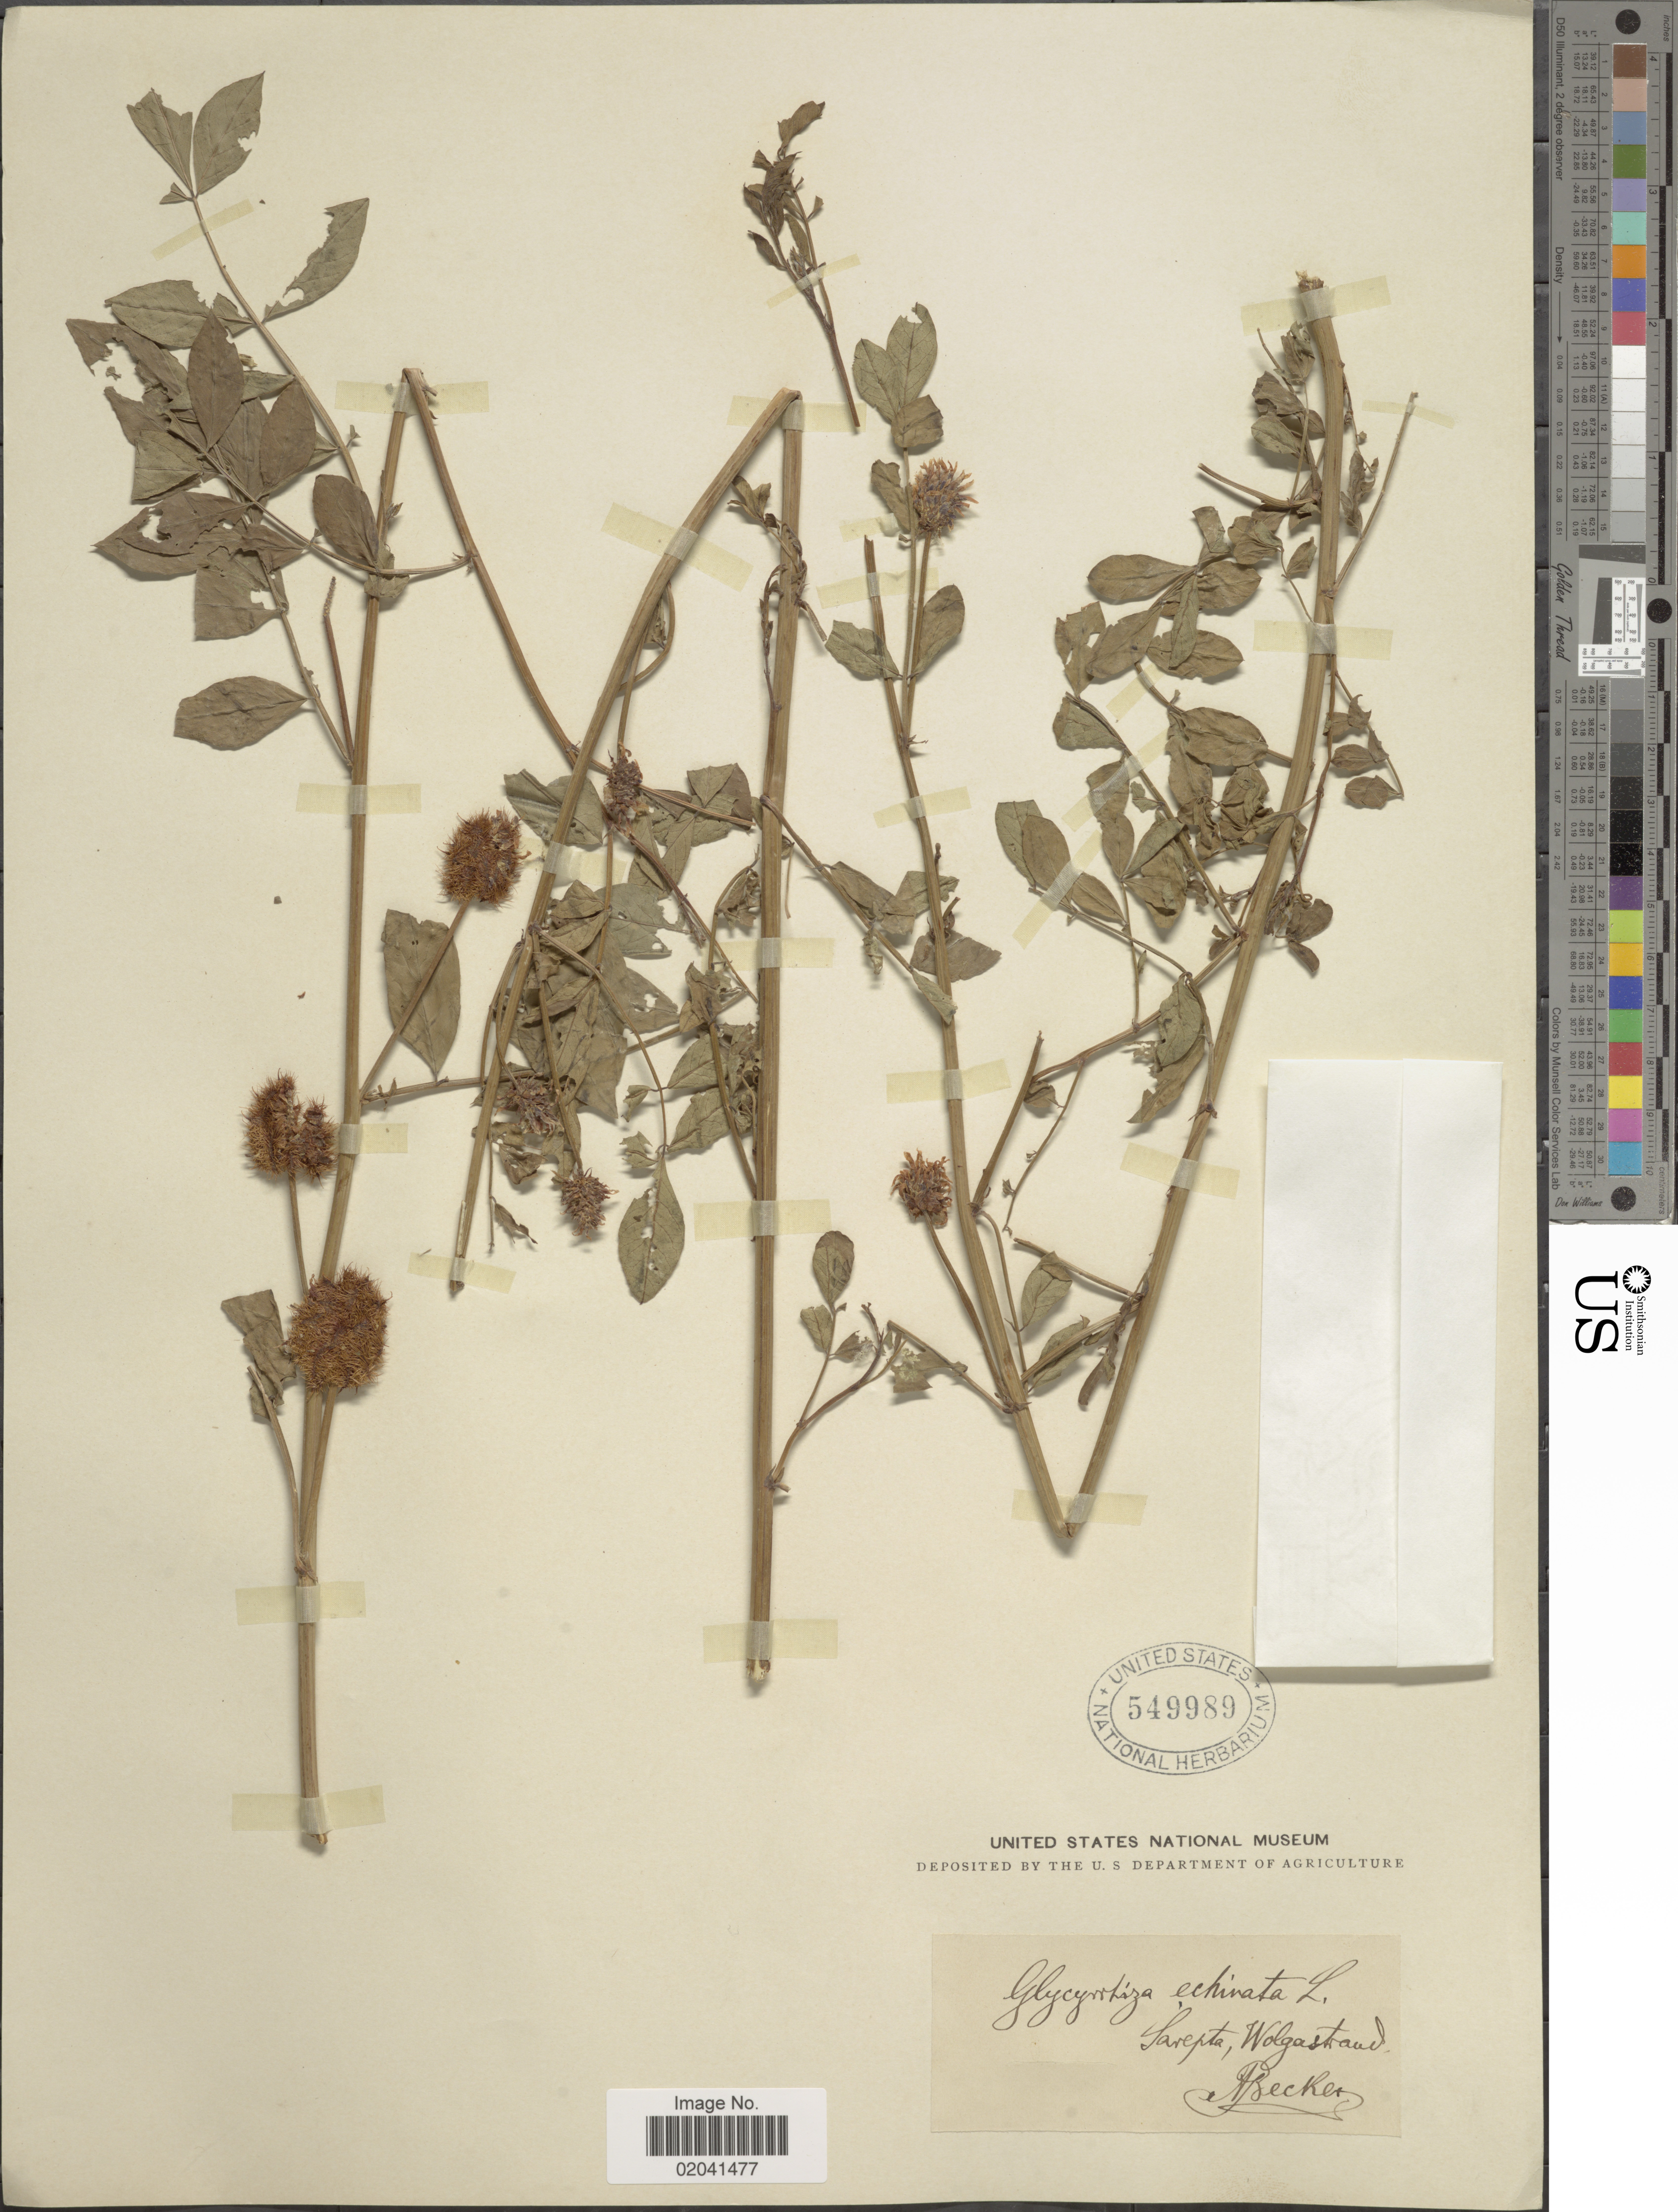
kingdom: Plantae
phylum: Tracheophyta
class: Magnoliopsida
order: Fabales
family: Fabaceae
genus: Glycyrrhiza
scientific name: Glycyrrhiza echinata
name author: L.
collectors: A. Becker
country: Russian Federation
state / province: Volgograd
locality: Sarepta, Wolgastraud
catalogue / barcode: US 549989